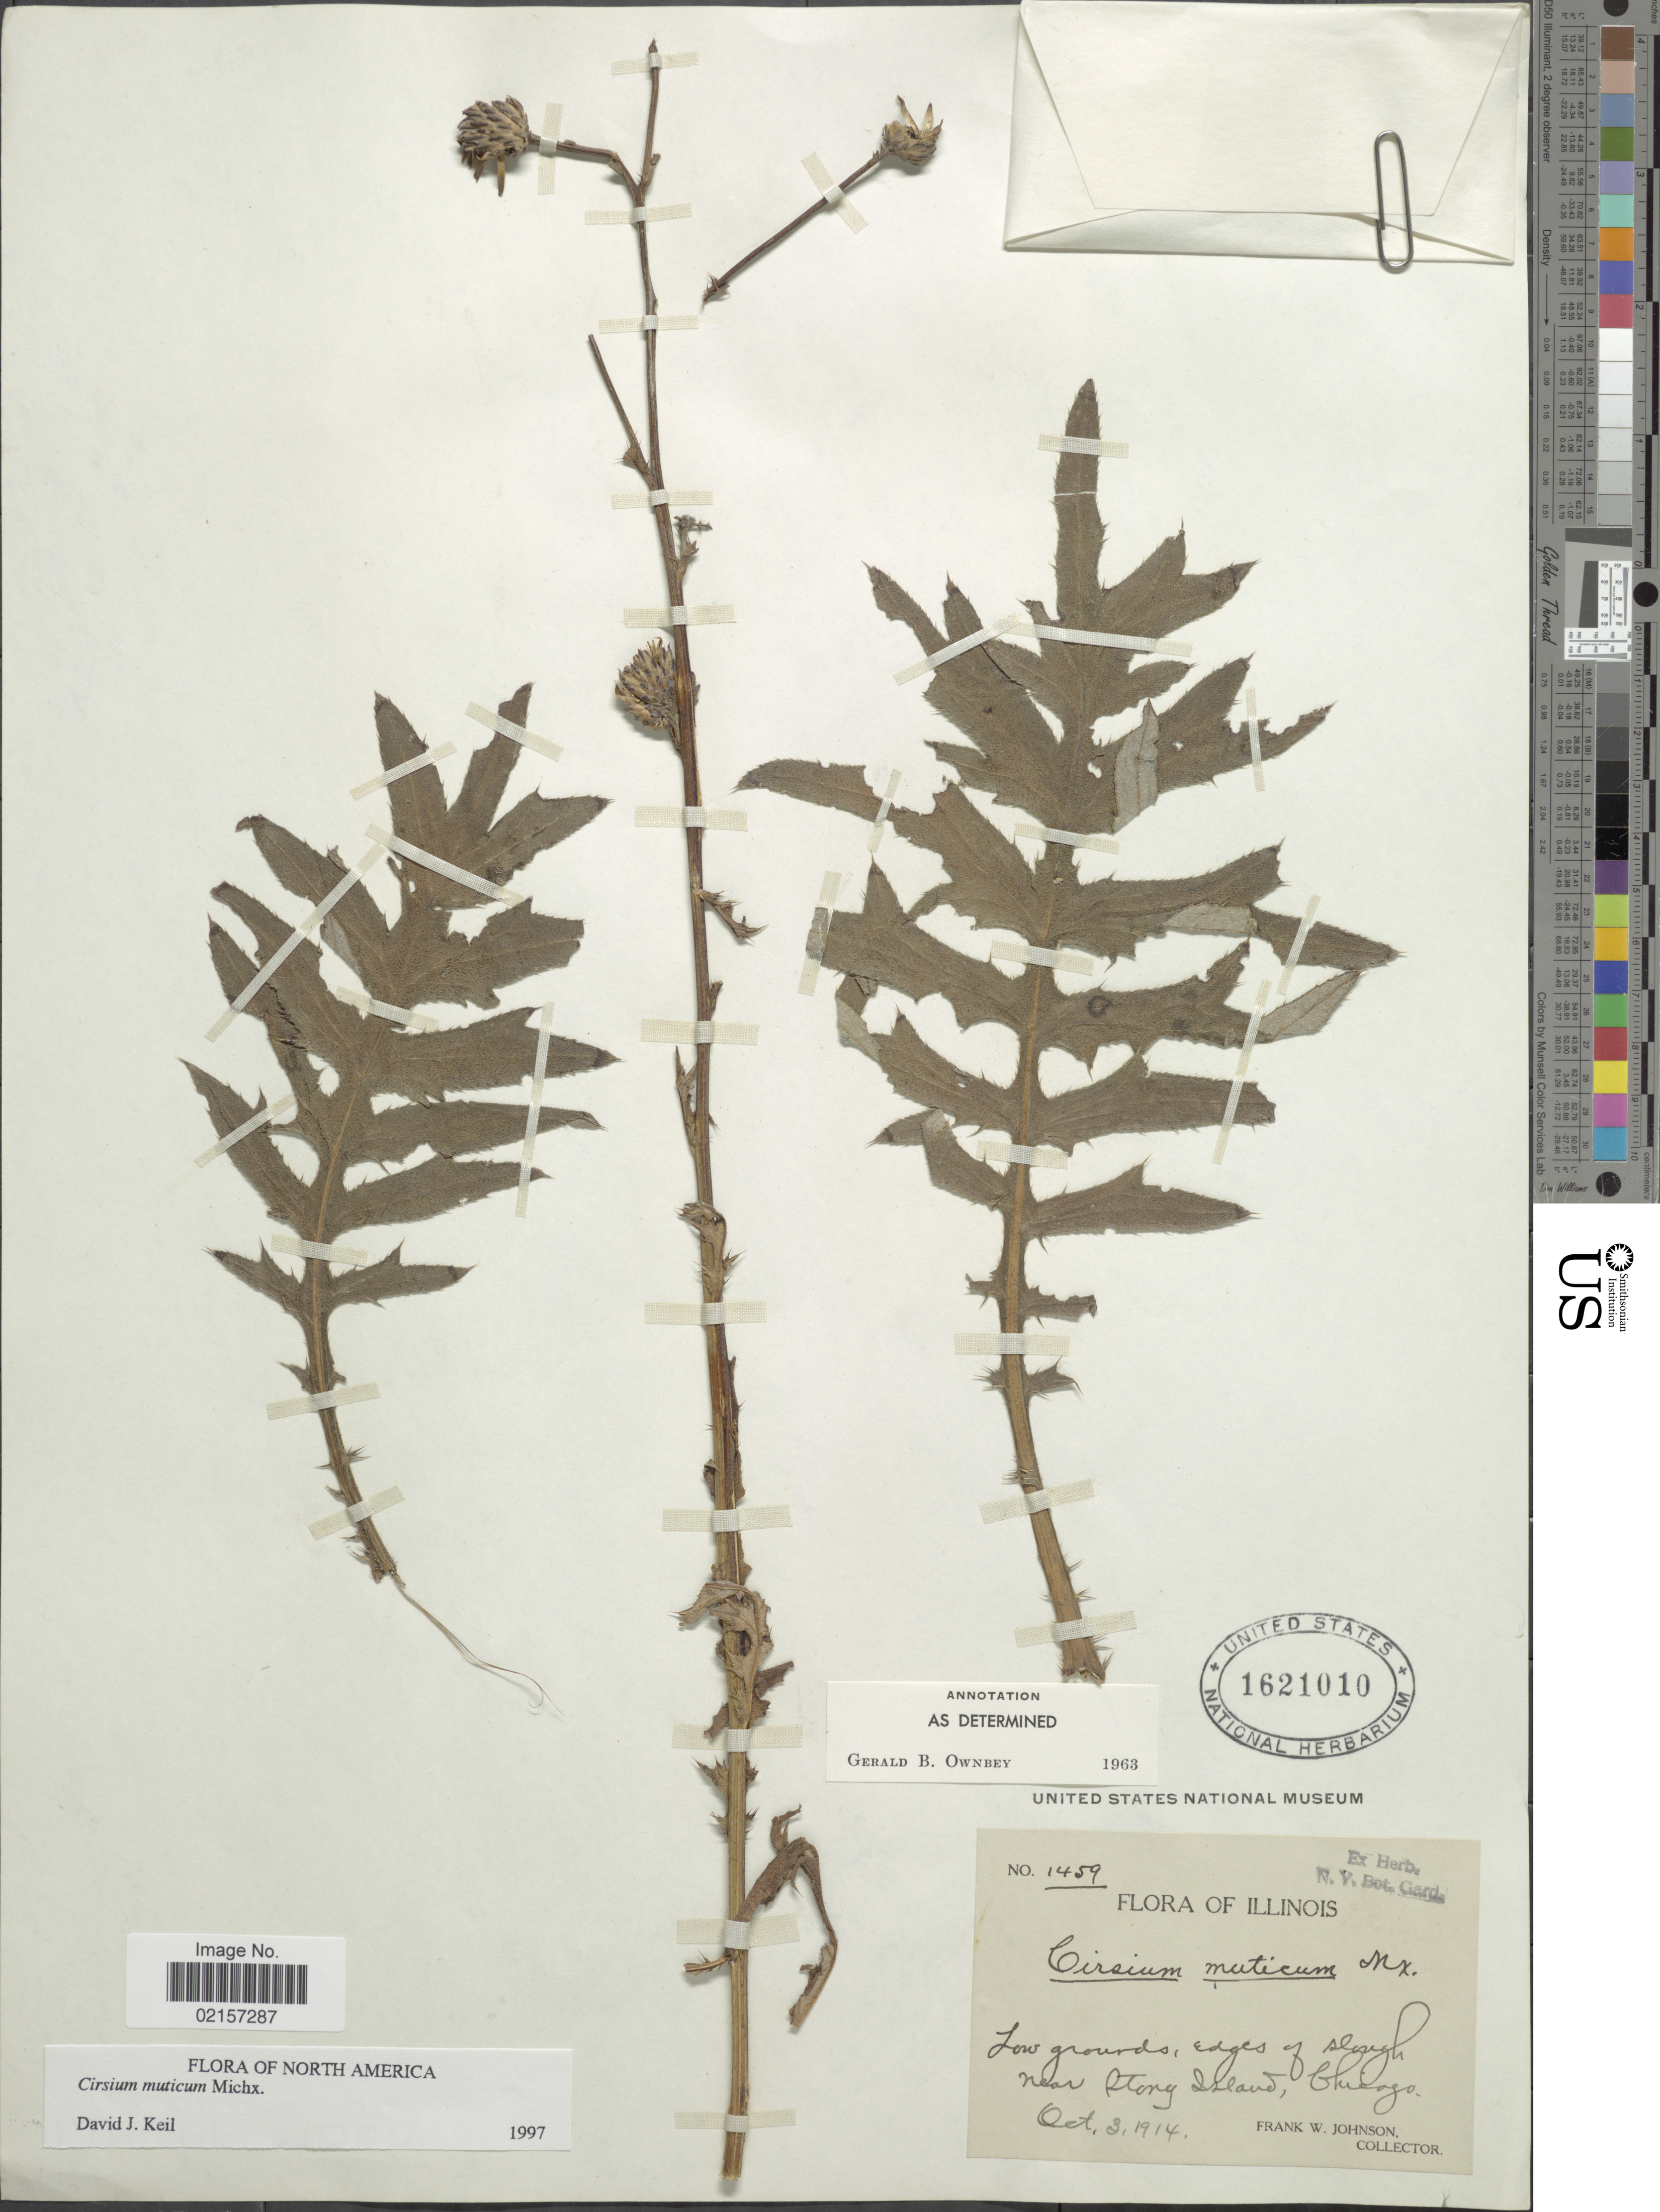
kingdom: Plantae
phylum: Tracheophyta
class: Magnoliopsida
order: Asterales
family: Asteraceae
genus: Cirsium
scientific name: Cirsium muticum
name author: Michx.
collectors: F. W. Johnson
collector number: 1459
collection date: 1914-10-03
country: United States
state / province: Illinois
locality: Low grounds, edges of slough near Stony Island, Chicago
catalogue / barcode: US 1621010